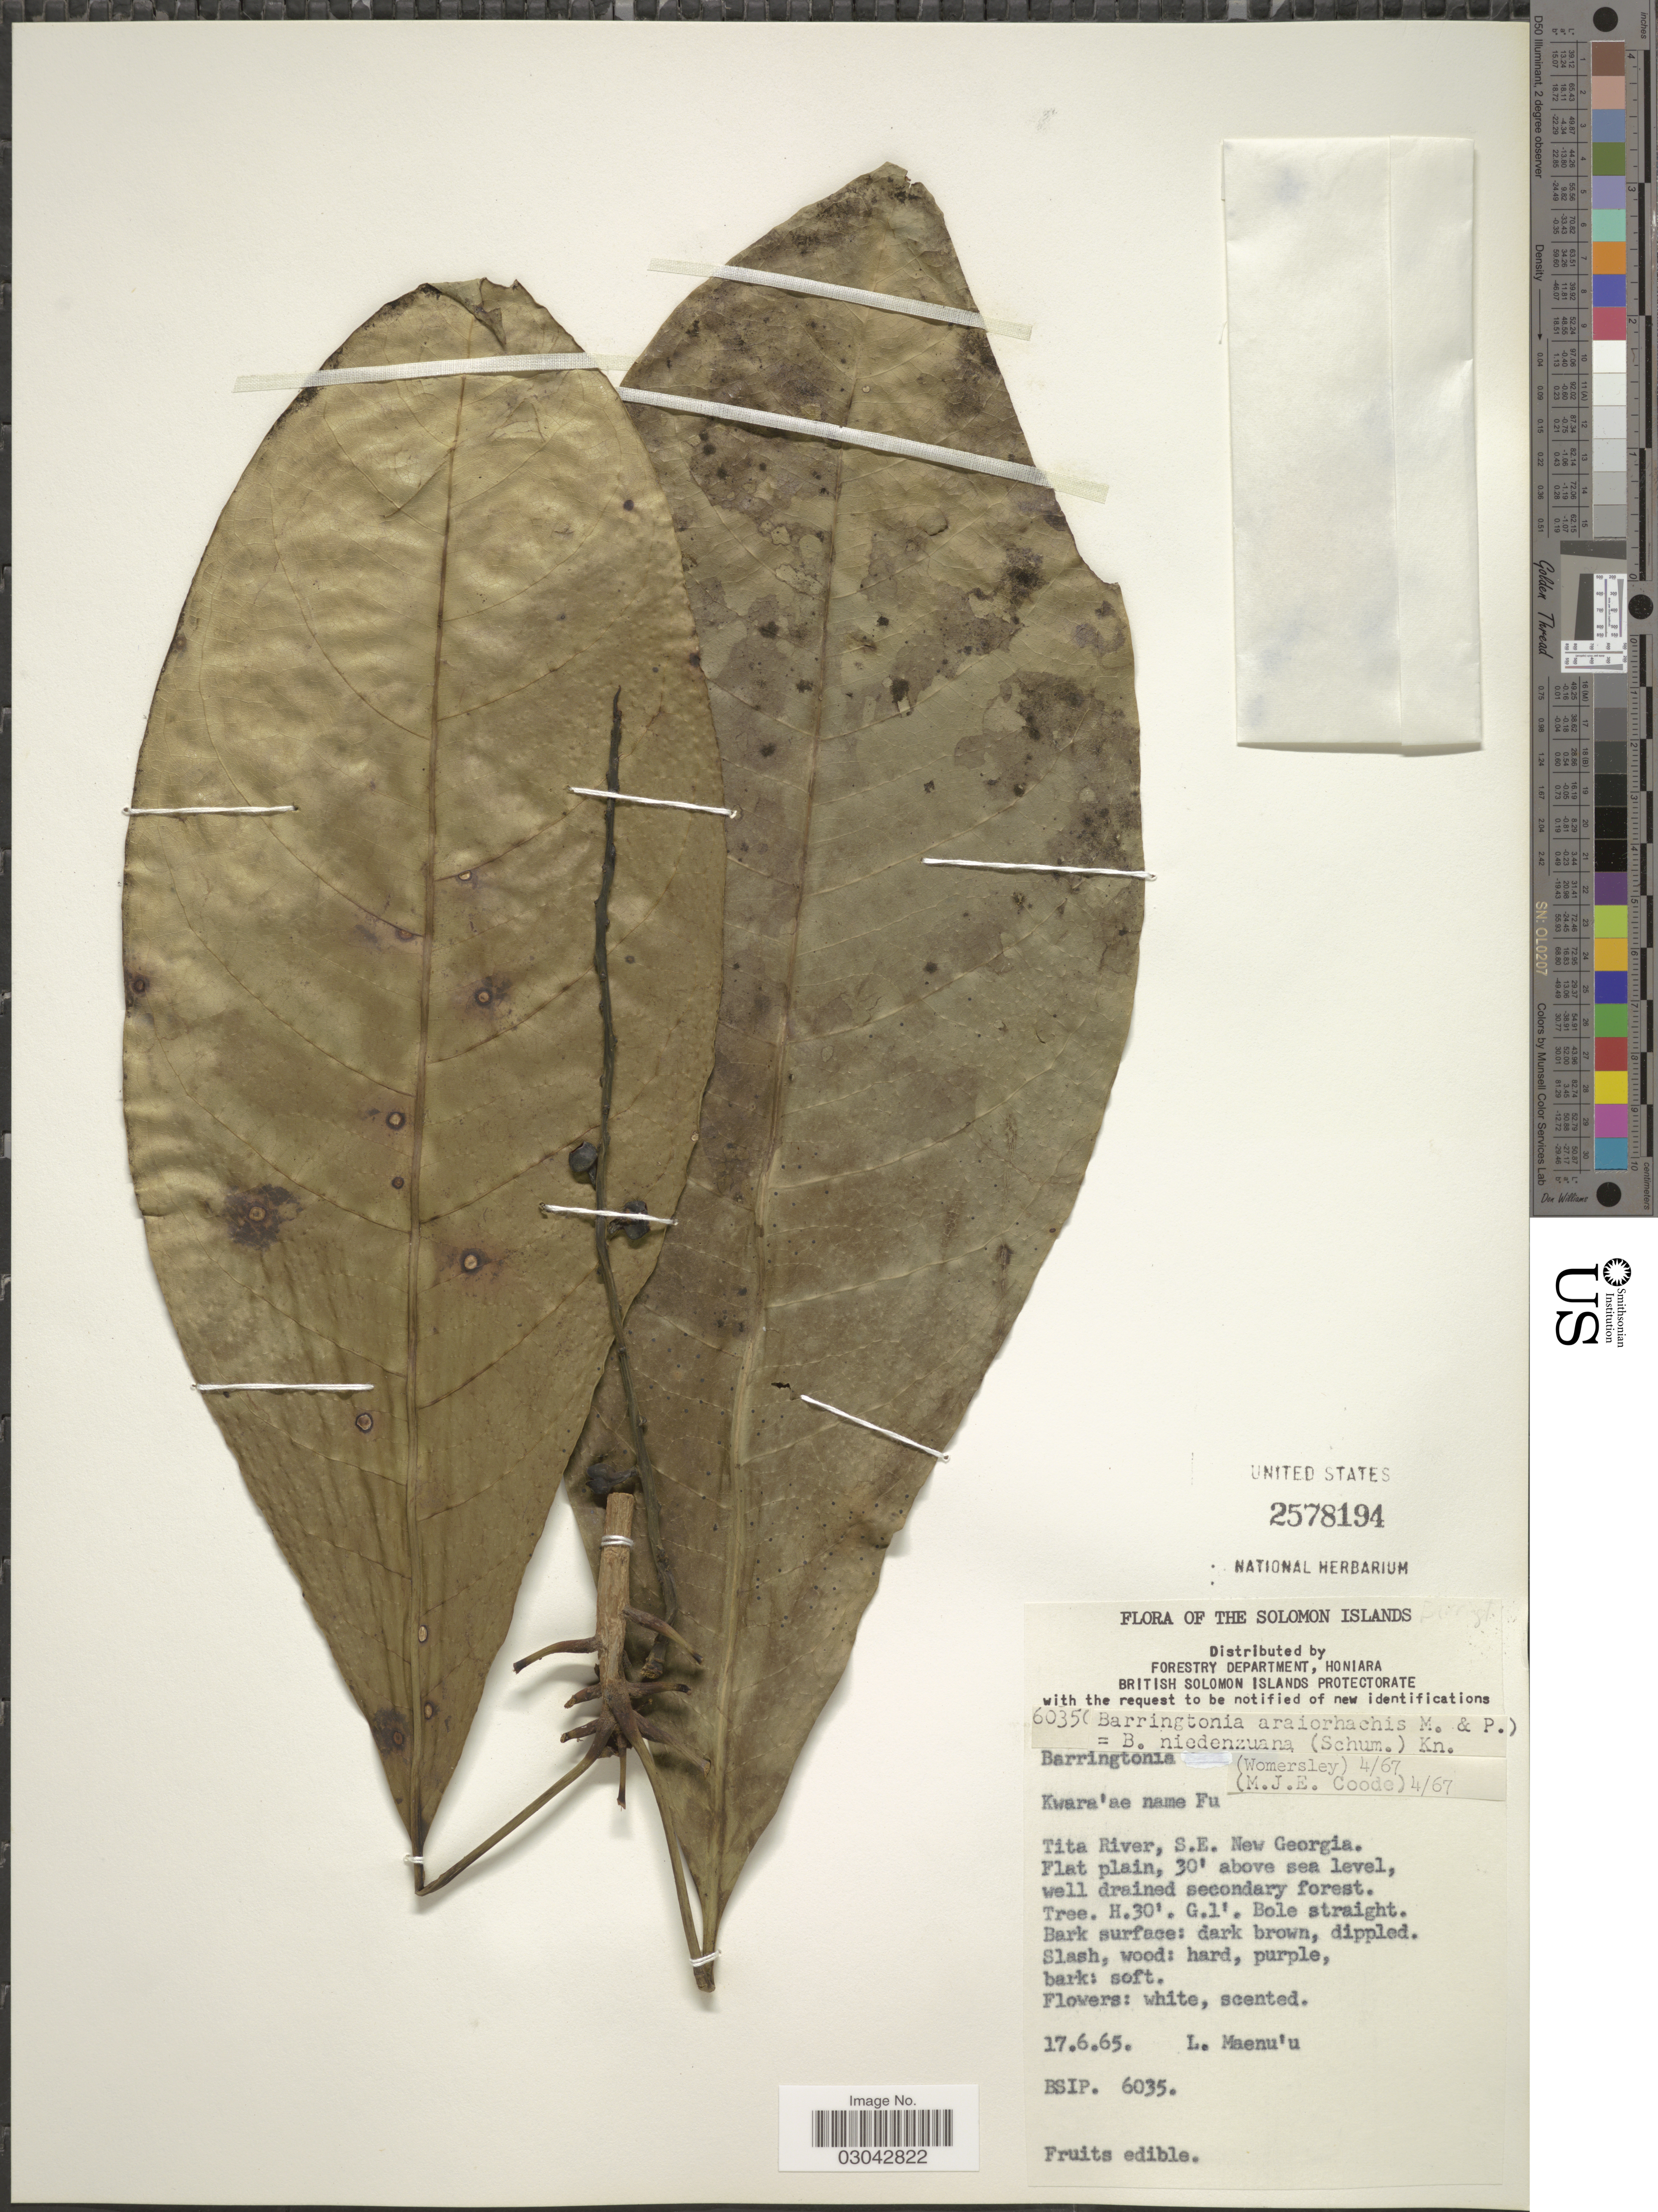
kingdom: Plantae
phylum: Tracheophyta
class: Magnoliopsida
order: Ericales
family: Lecythidaceae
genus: Barringtonia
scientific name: Barringtonia niedenzuana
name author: (K. Schum.) R. Knuth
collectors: L. Maenu'u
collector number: BSIP6035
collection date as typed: Transcribed d/m/y: 17/6/65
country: Solomon Islands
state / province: Solomon Islands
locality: Tita River, S.E. New Georgia.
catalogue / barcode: US 2578194